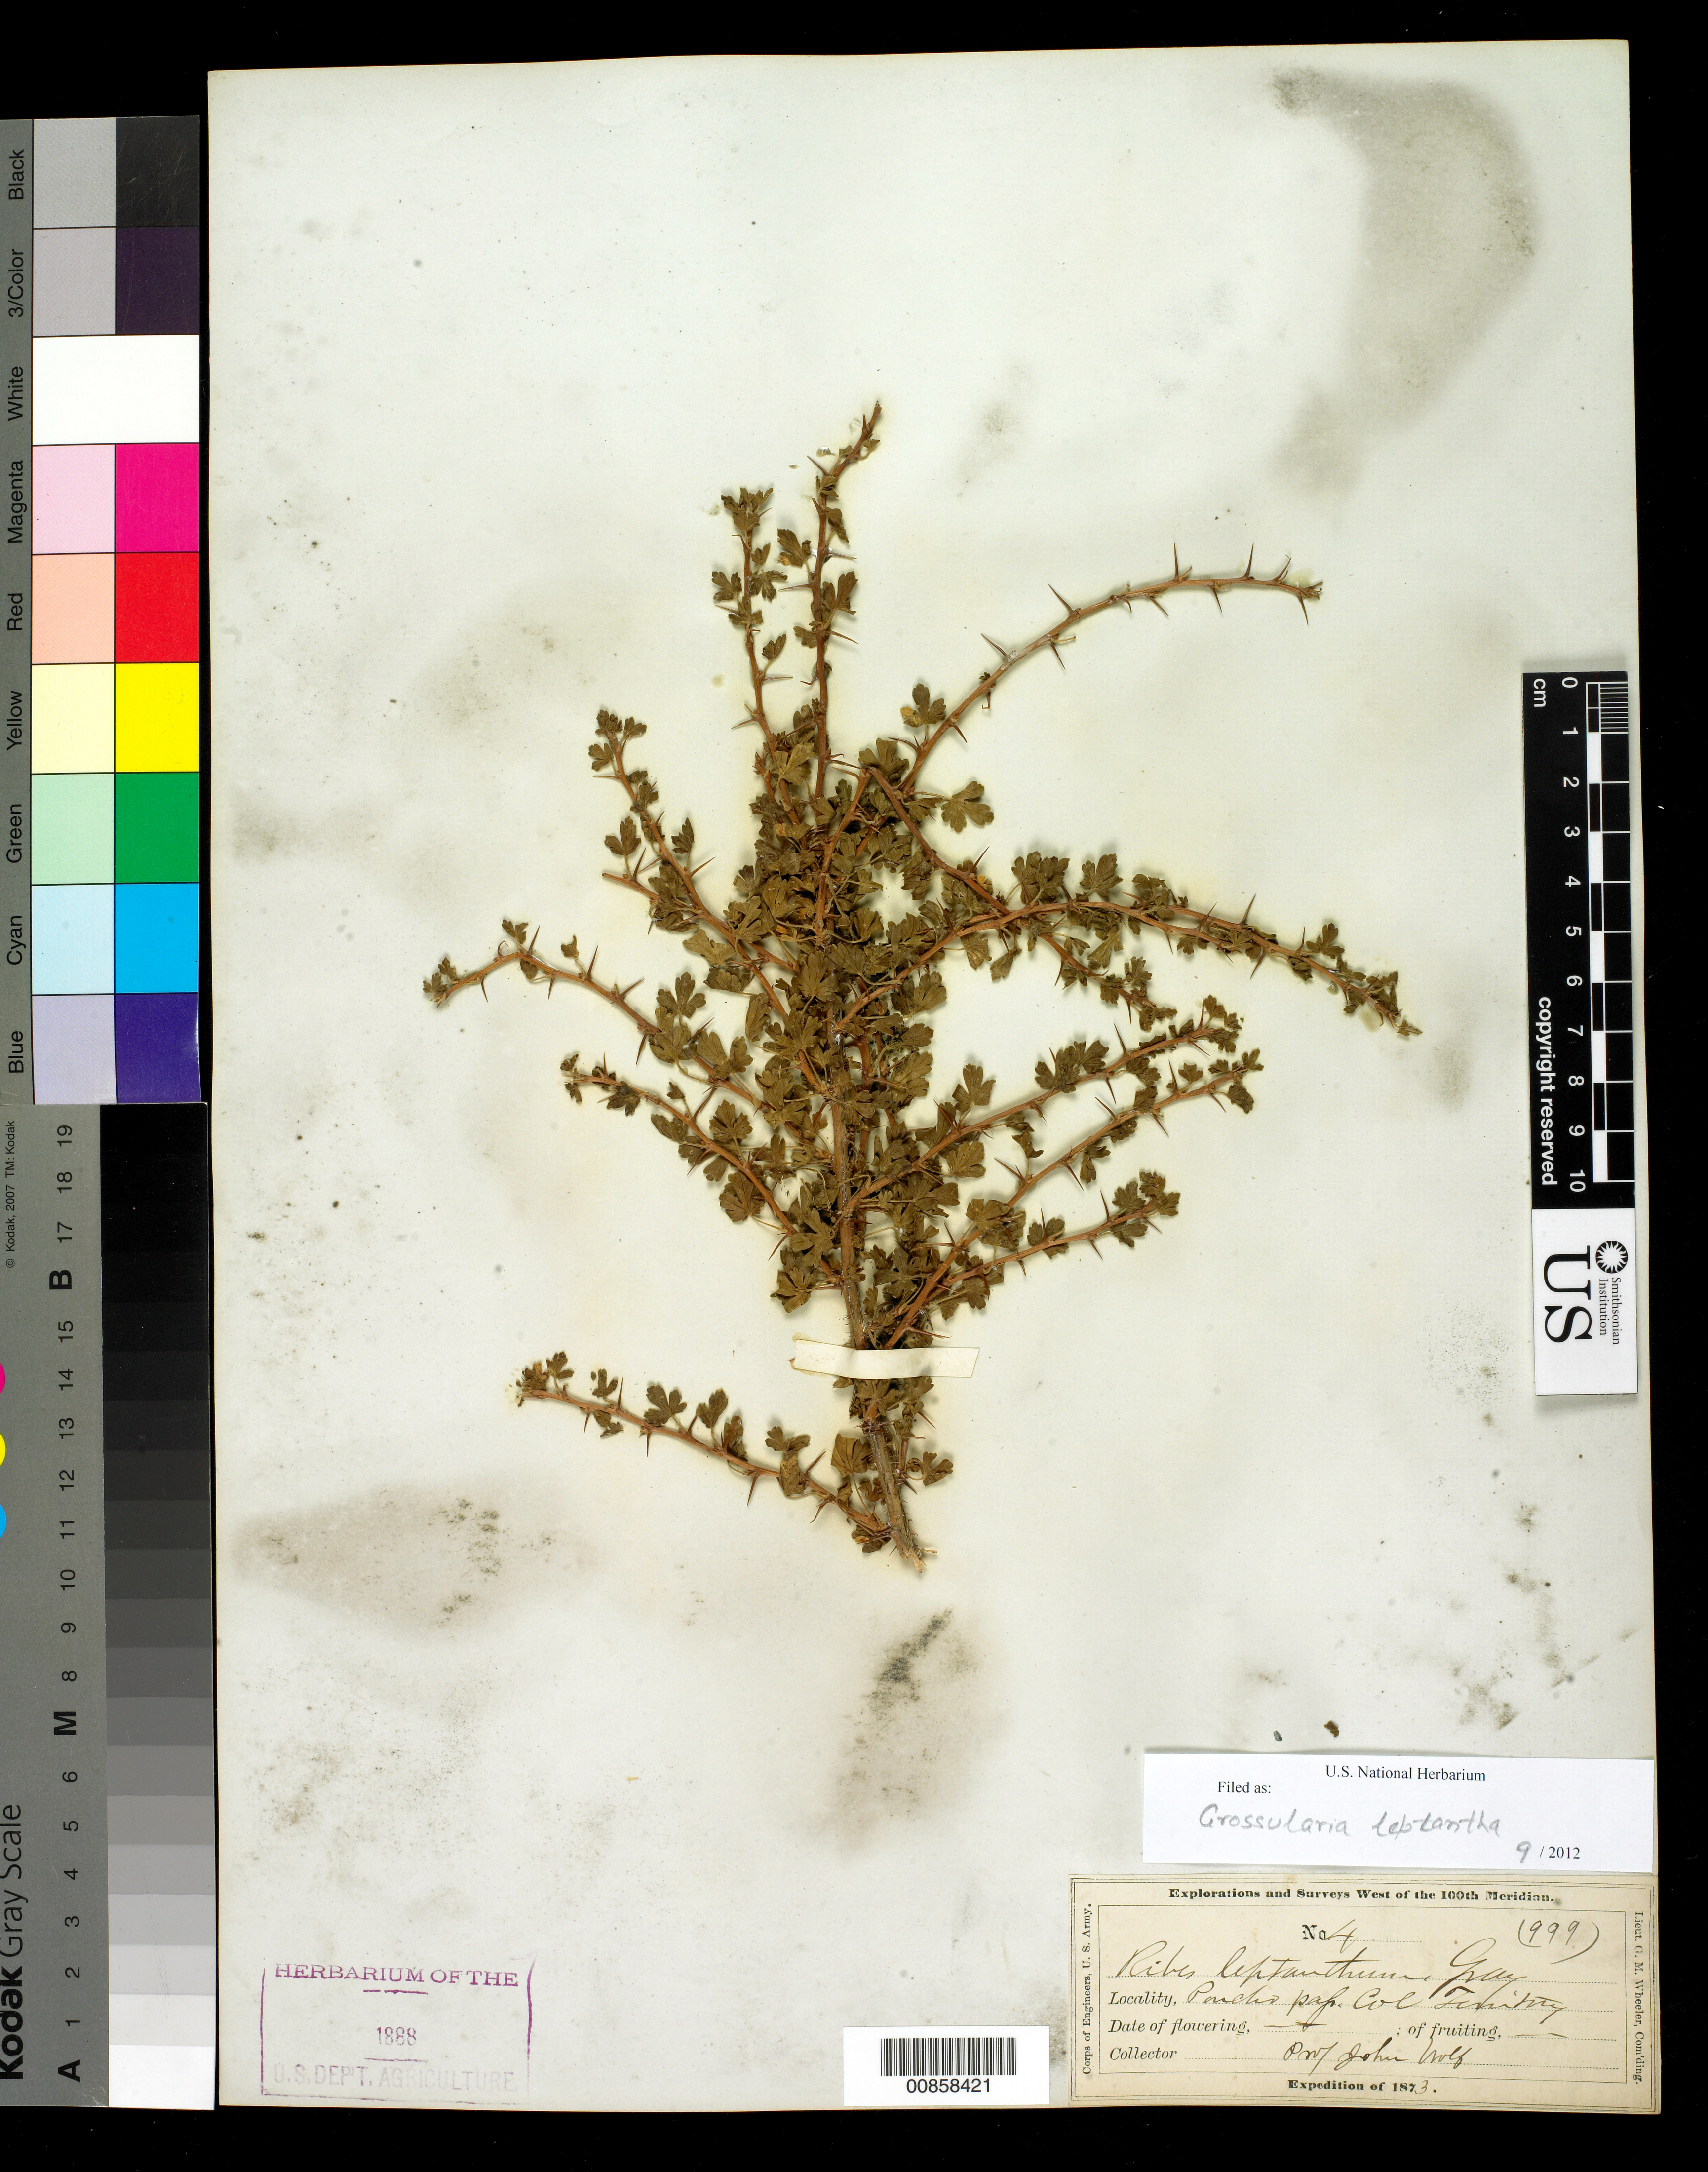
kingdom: Plantae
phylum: Tracheophyta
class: Magnoliopsida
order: Saxifragales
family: Grossulariaceae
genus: Ribes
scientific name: Ribes leptanthum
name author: A. Gray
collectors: J. Wolf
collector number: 4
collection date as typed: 1873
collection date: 1873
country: United States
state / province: Colorado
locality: Poncho Pap, Col Ter.